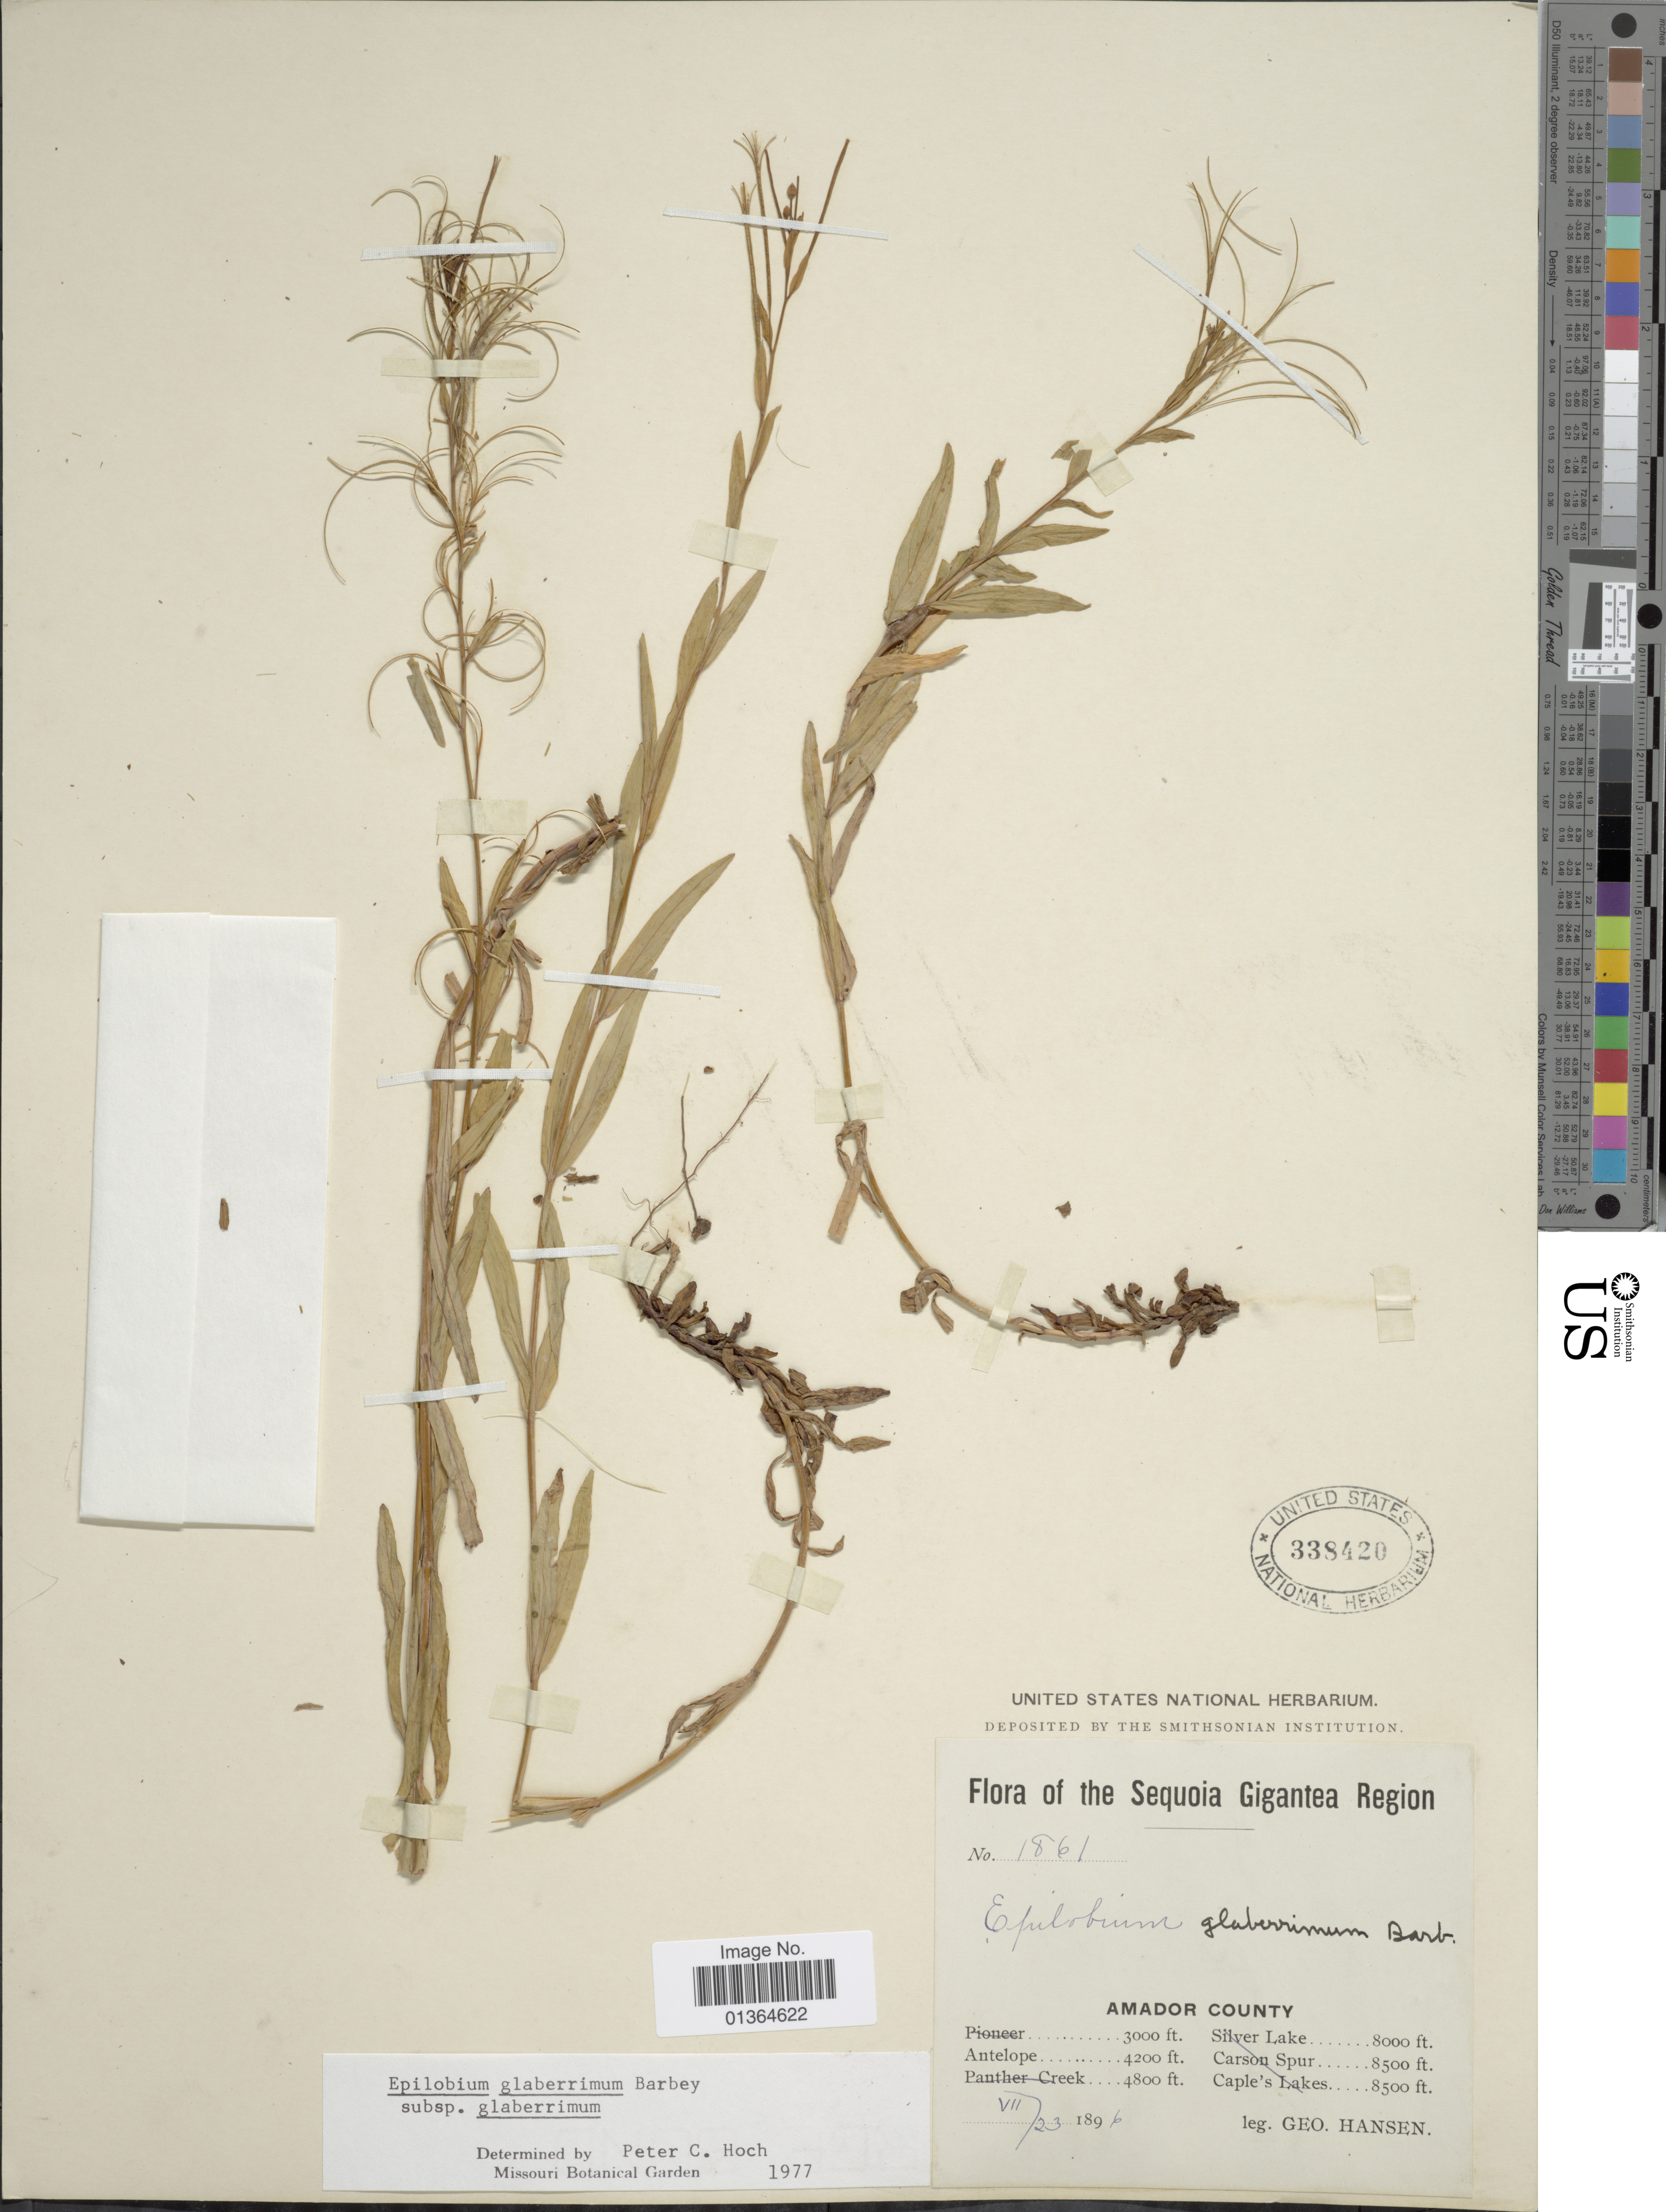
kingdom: Plantae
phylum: Tracheophyta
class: Magnoliopsida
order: Myrtales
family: Onagraceae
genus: Epilobium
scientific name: Epilobium glaberrimum subsp. glaberrimum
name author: Barbey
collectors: G. Hansen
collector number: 1861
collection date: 1896-07-23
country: United States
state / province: California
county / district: Amador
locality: Sequoia Gigantea Region. Amador County. Antelope.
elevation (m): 1280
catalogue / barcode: US 338420